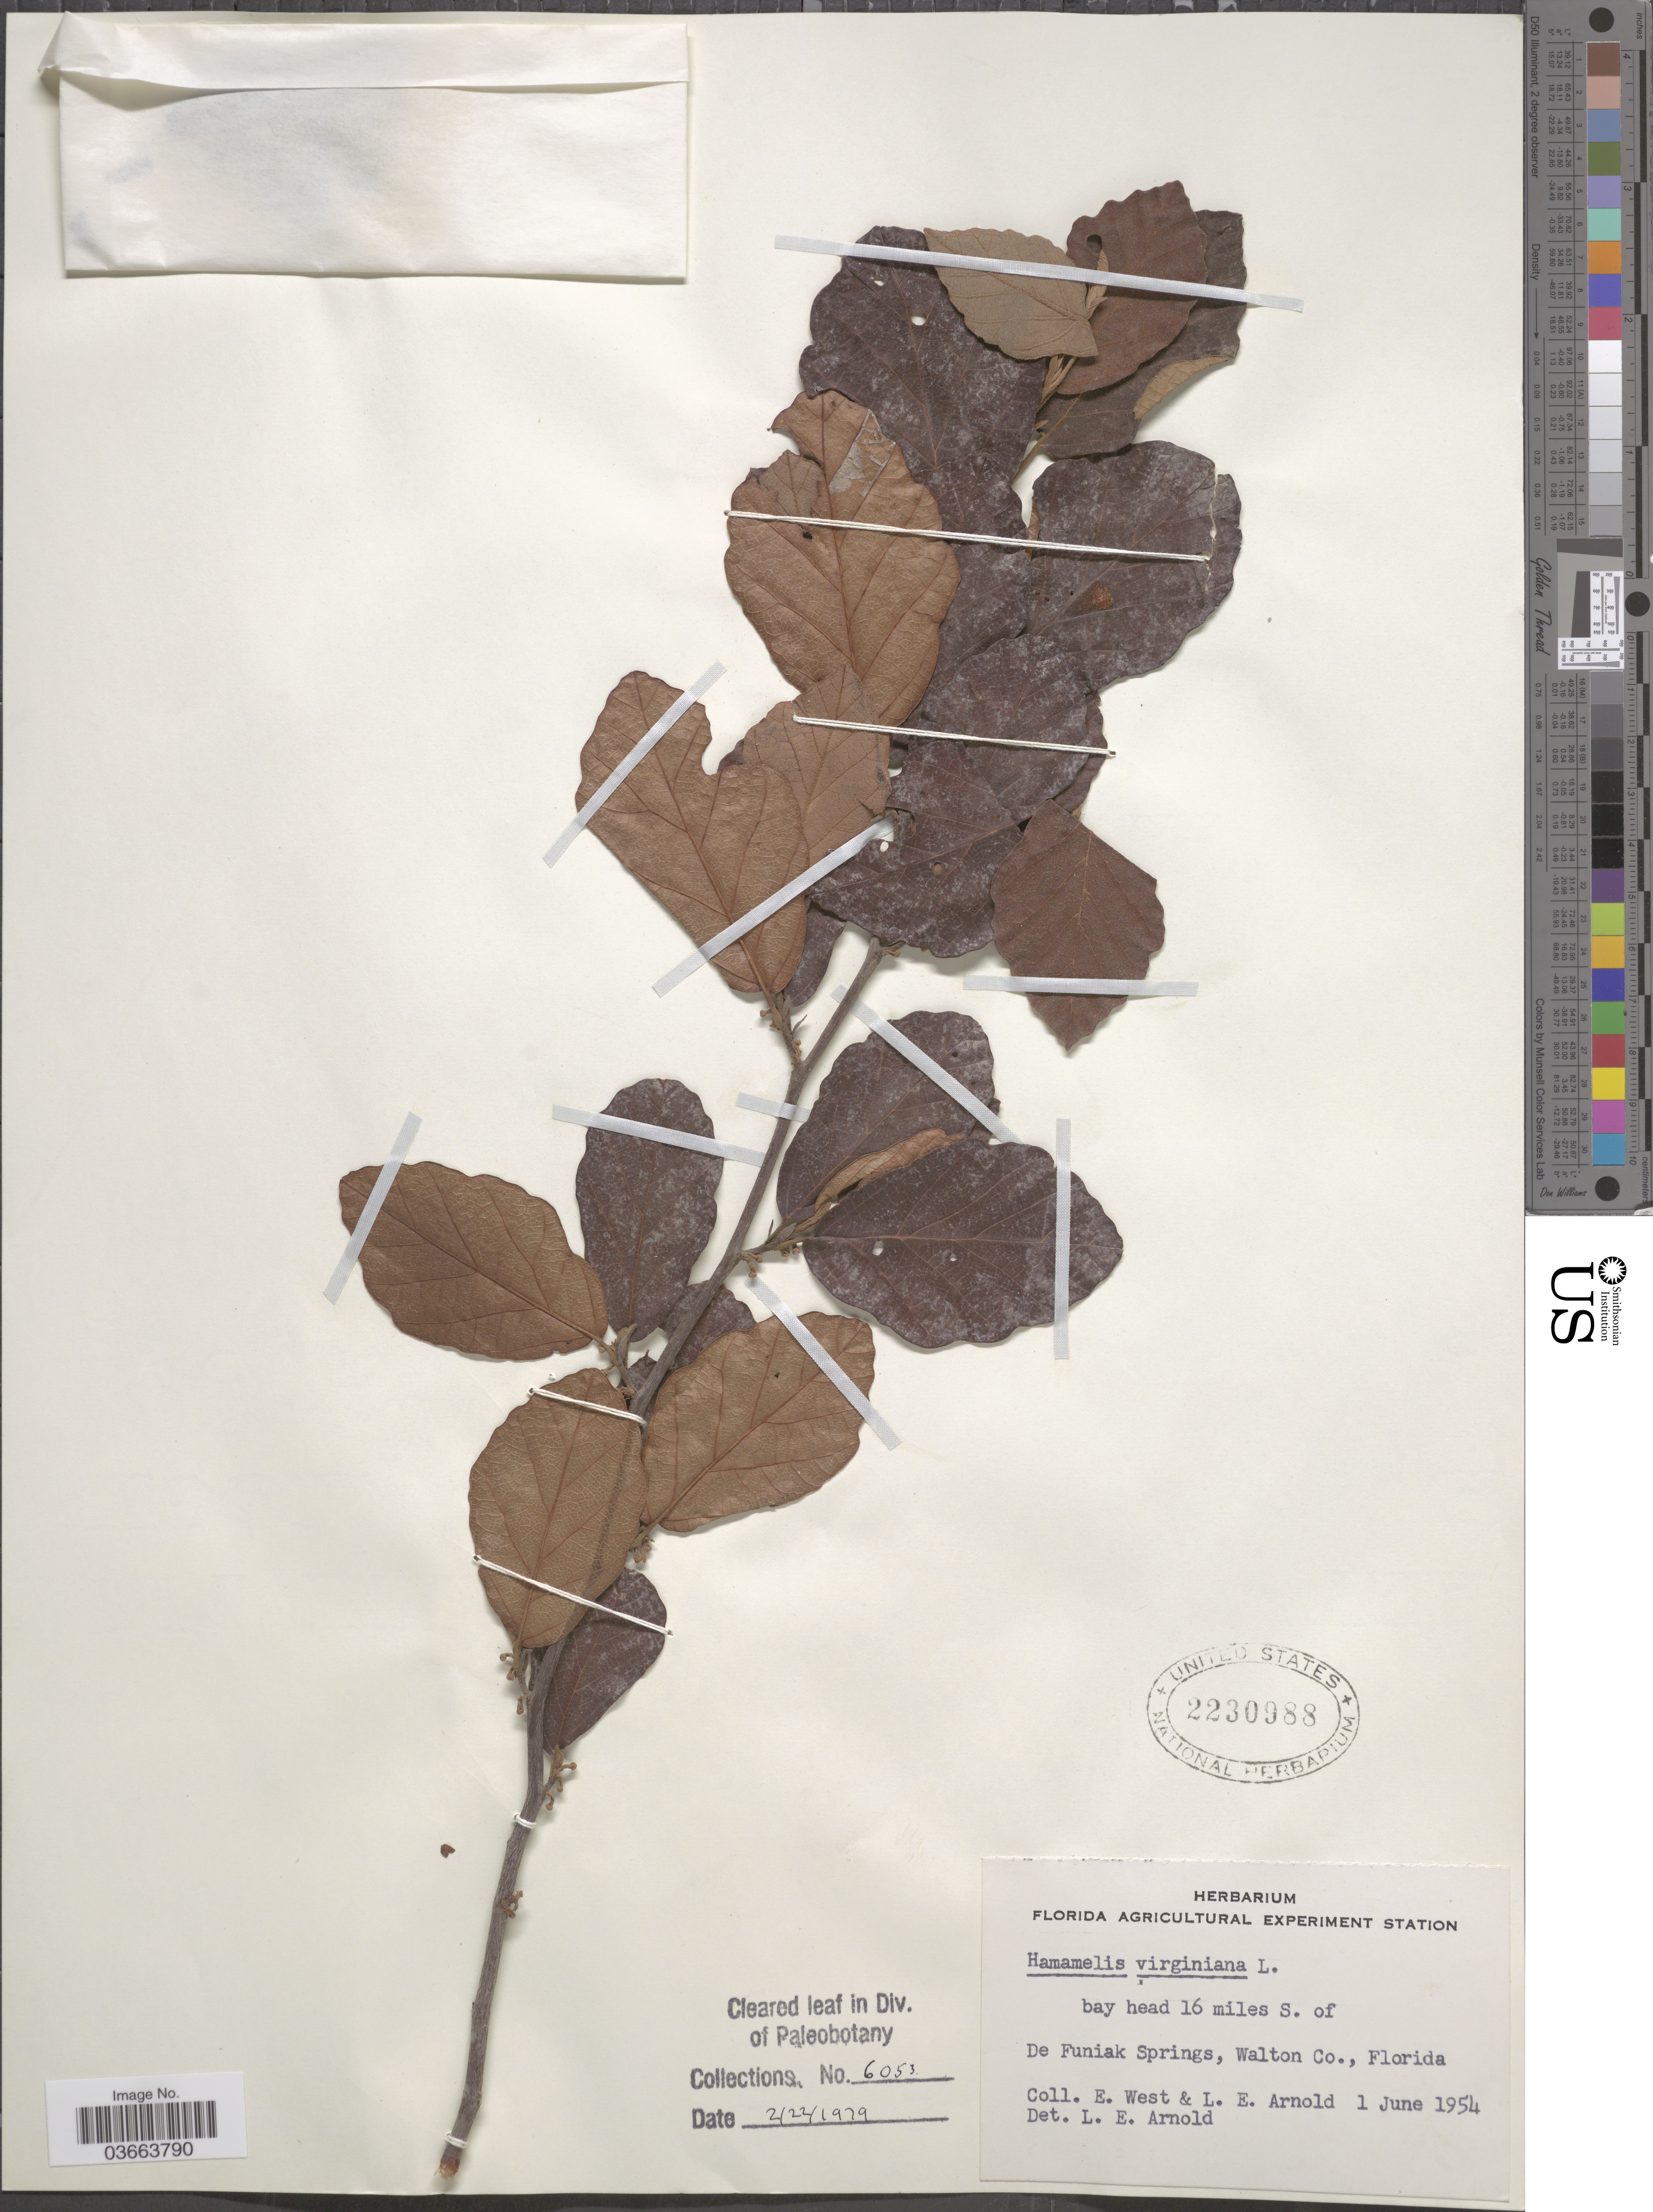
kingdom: Plantae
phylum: Tracheophyta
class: Magnoliopsida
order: Saxifragales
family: Hamamelidaceae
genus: Hamamelis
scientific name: Hamamelis macrophylla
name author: Pursh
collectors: E. West & L. E. Arnold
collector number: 6053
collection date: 1954-06-01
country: United States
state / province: Florida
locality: Bay head 16 miles S. of De Funiak Springs, Walton Co.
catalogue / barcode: US 2230988